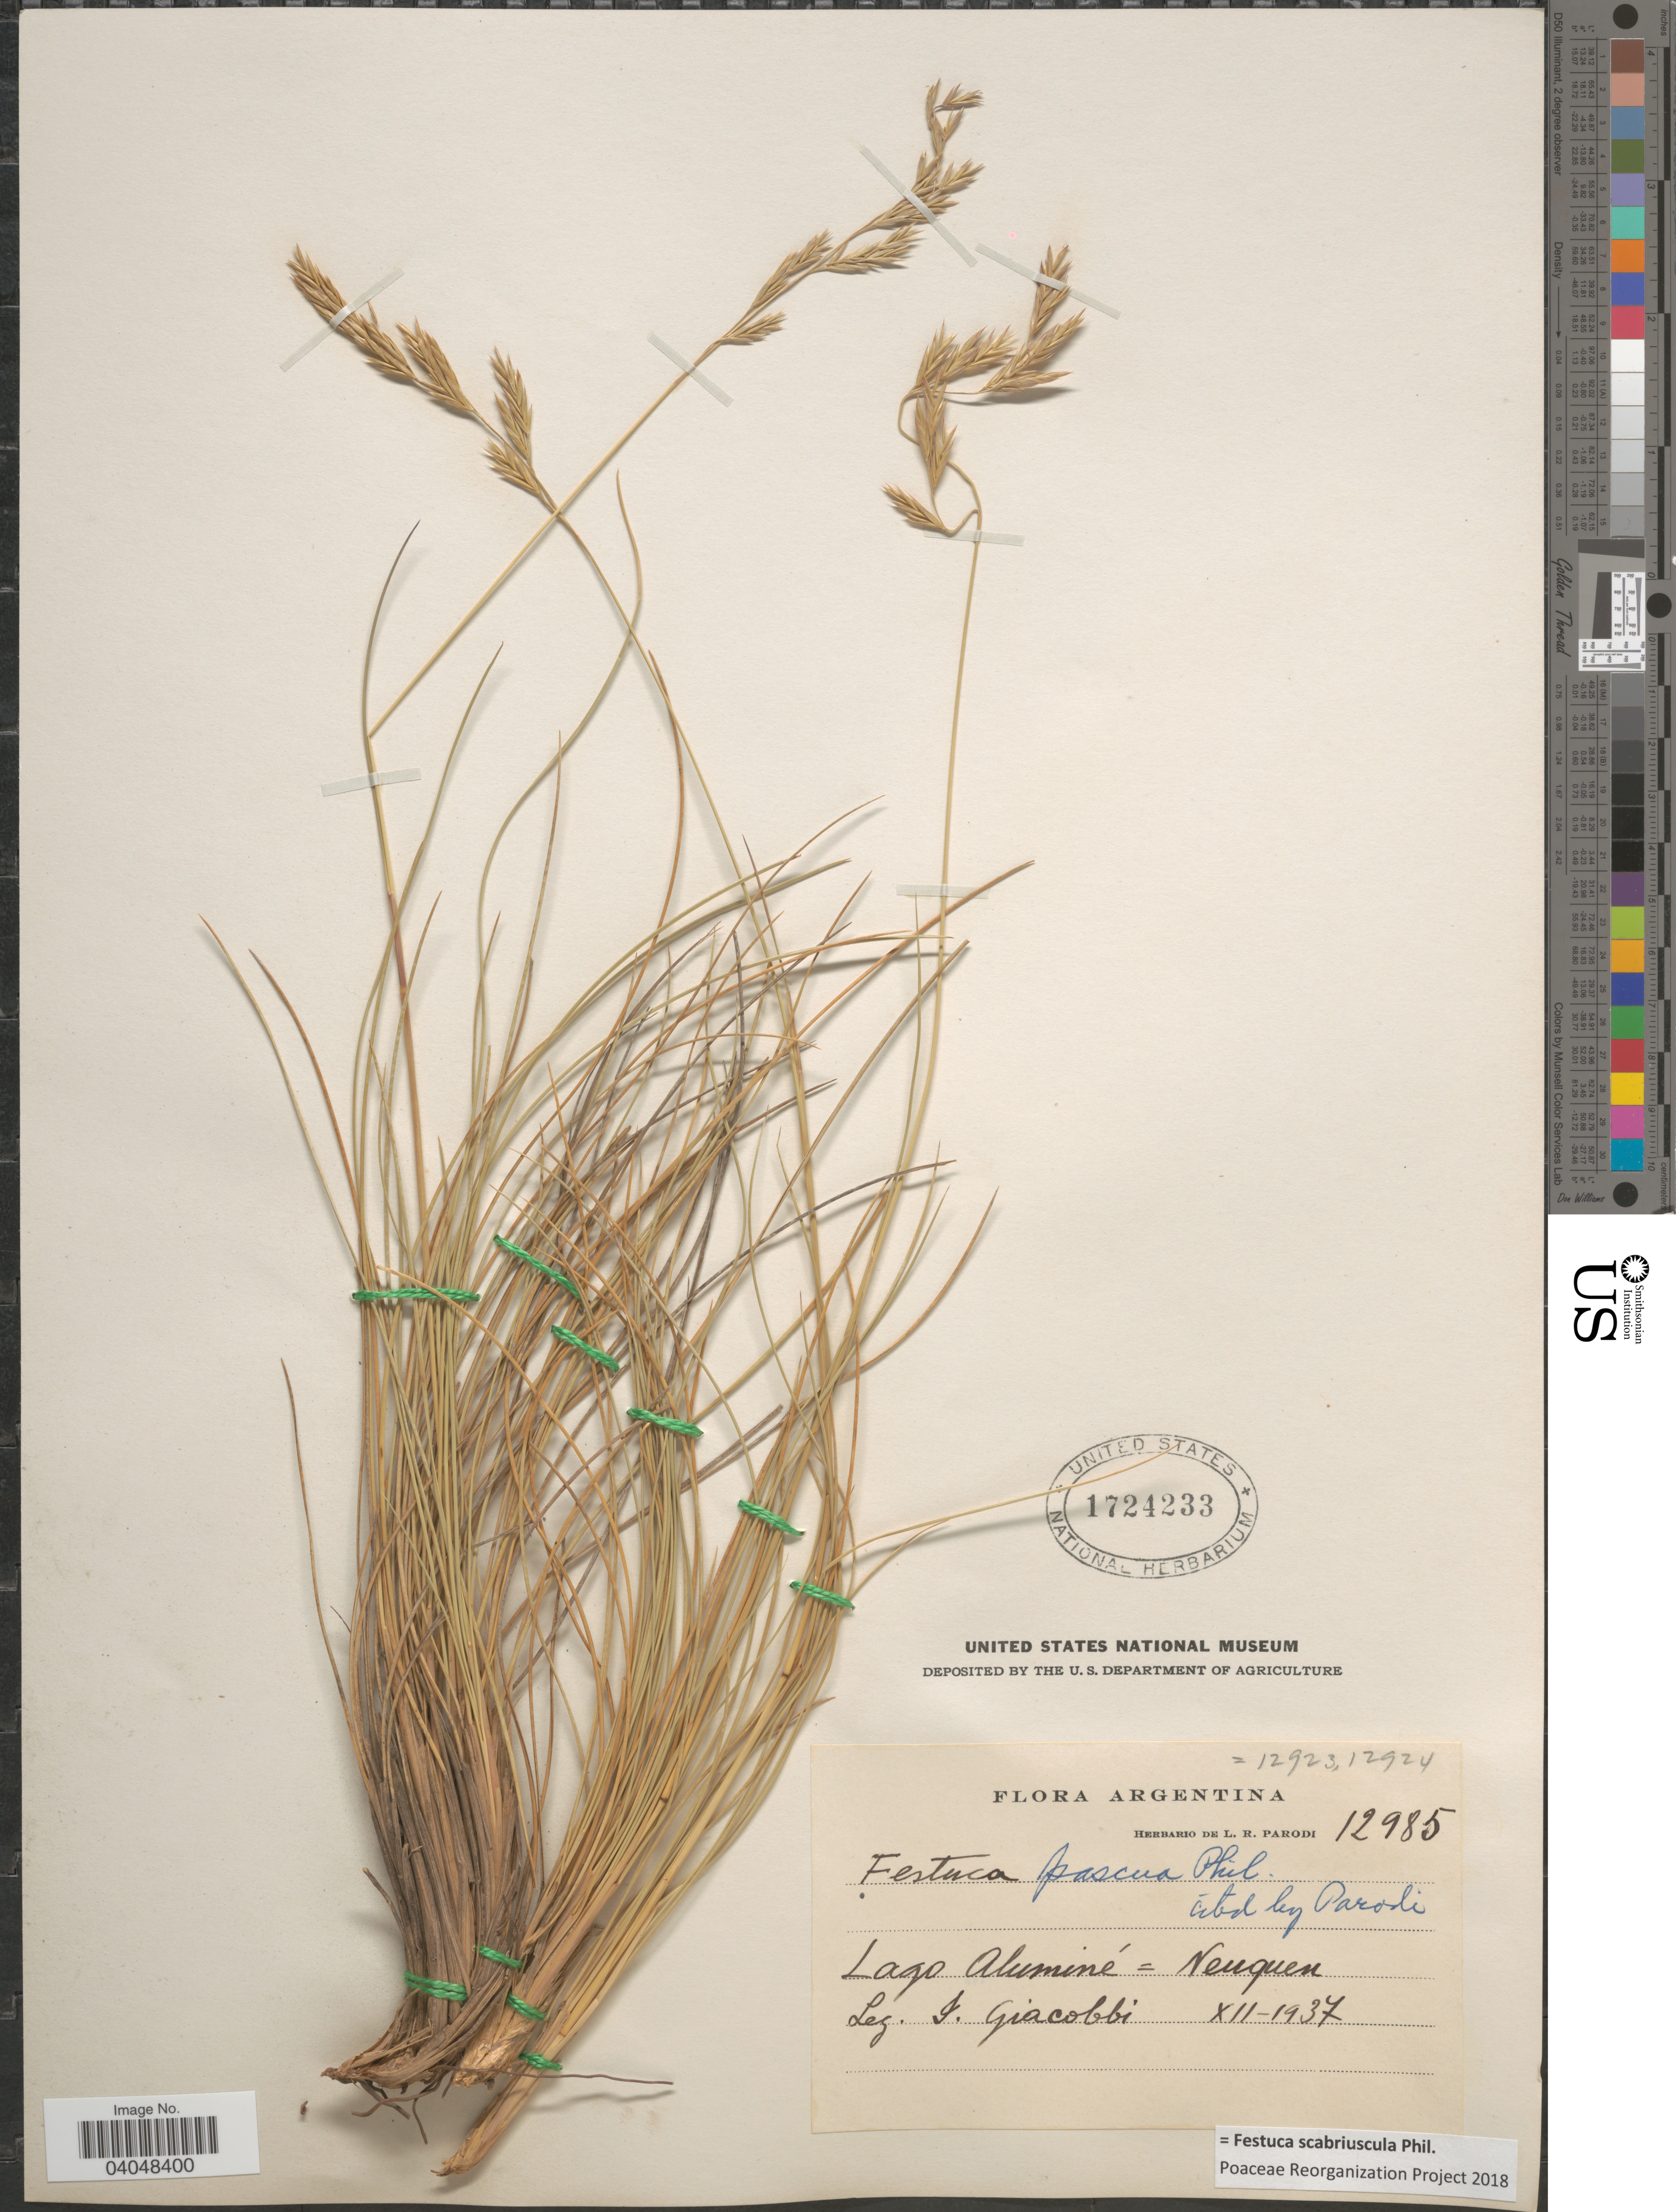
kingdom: Plantae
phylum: Tracheophyta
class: Liliopsida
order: Poales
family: Poaceae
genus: Festuca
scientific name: Festuca scabriuscula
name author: Phil.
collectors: J. Giacobbi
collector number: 12985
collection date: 1937-12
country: Argentina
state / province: Neuquen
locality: Lago Aluminé.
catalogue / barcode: US 1724233